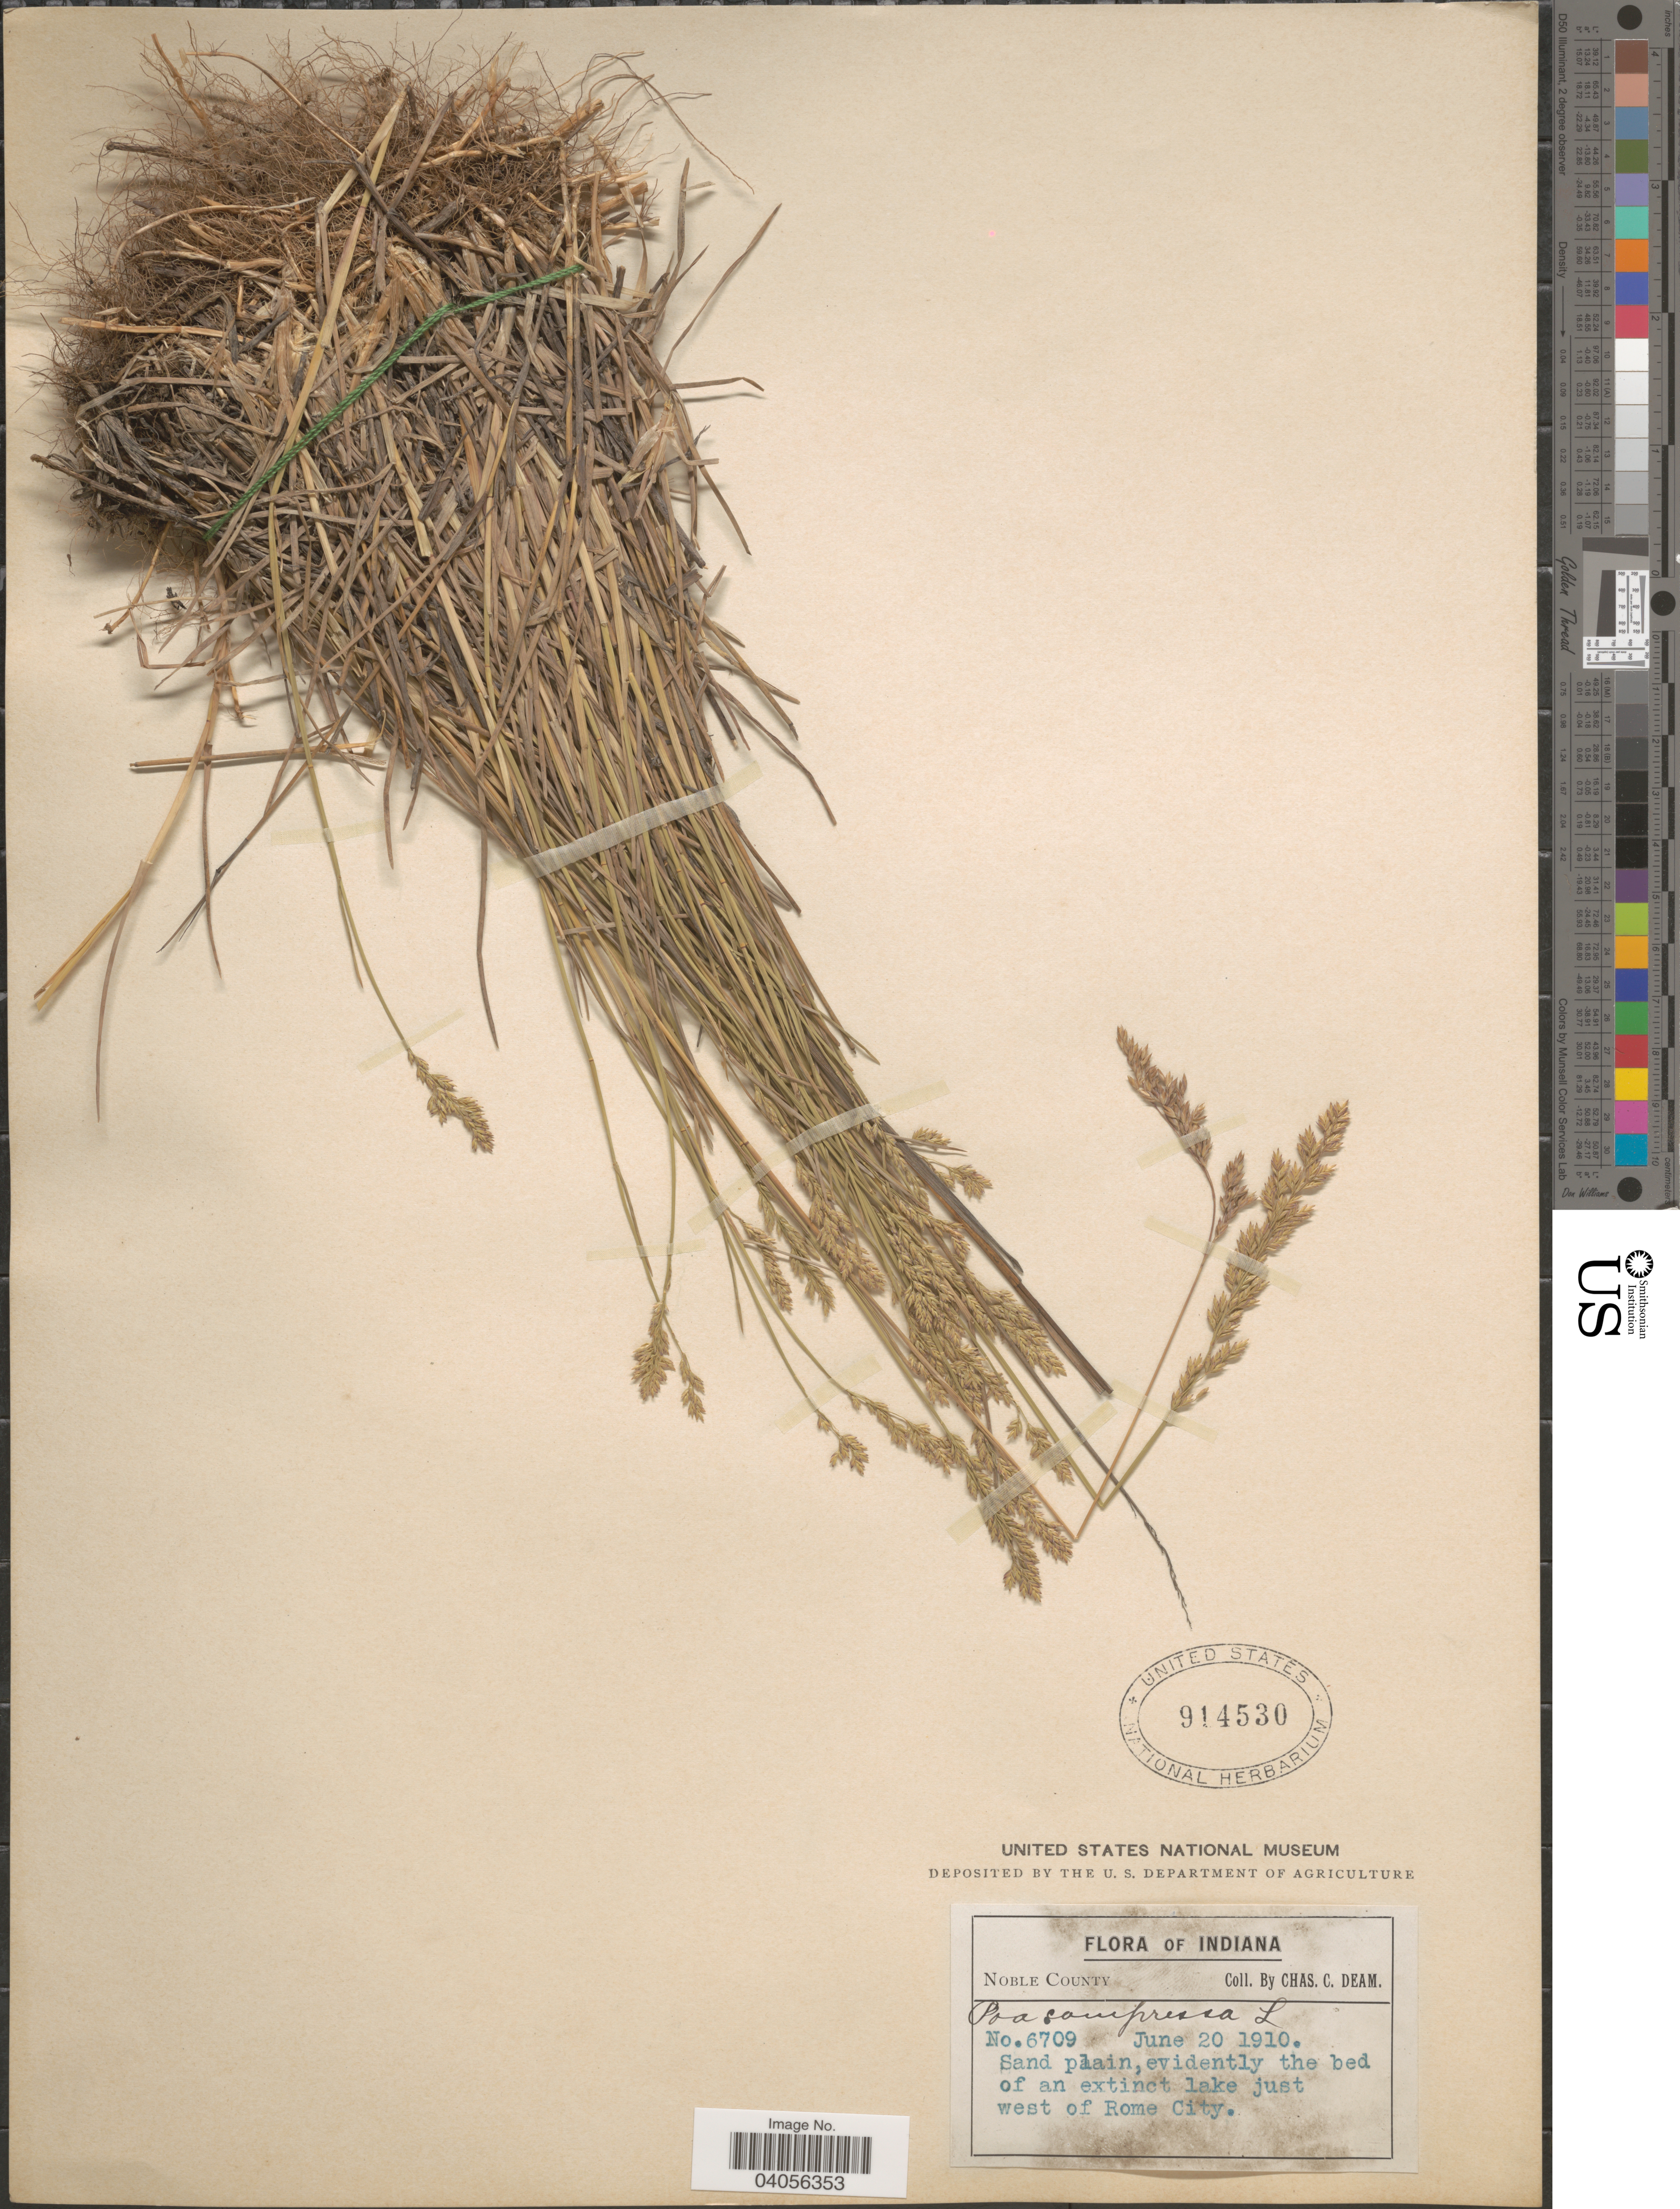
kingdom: Plantae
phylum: Tracheophyta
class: Liliopsida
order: Poales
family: Poaceae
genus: Poa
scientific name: Poa compressa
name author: L.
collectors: C. C. Deam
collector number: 6709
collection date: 1910-06-20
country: United States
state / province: Indiana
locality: Noble County. Sand plain, evidently the bed of an extinct lake just west of Rome City.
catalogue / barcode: US 914530